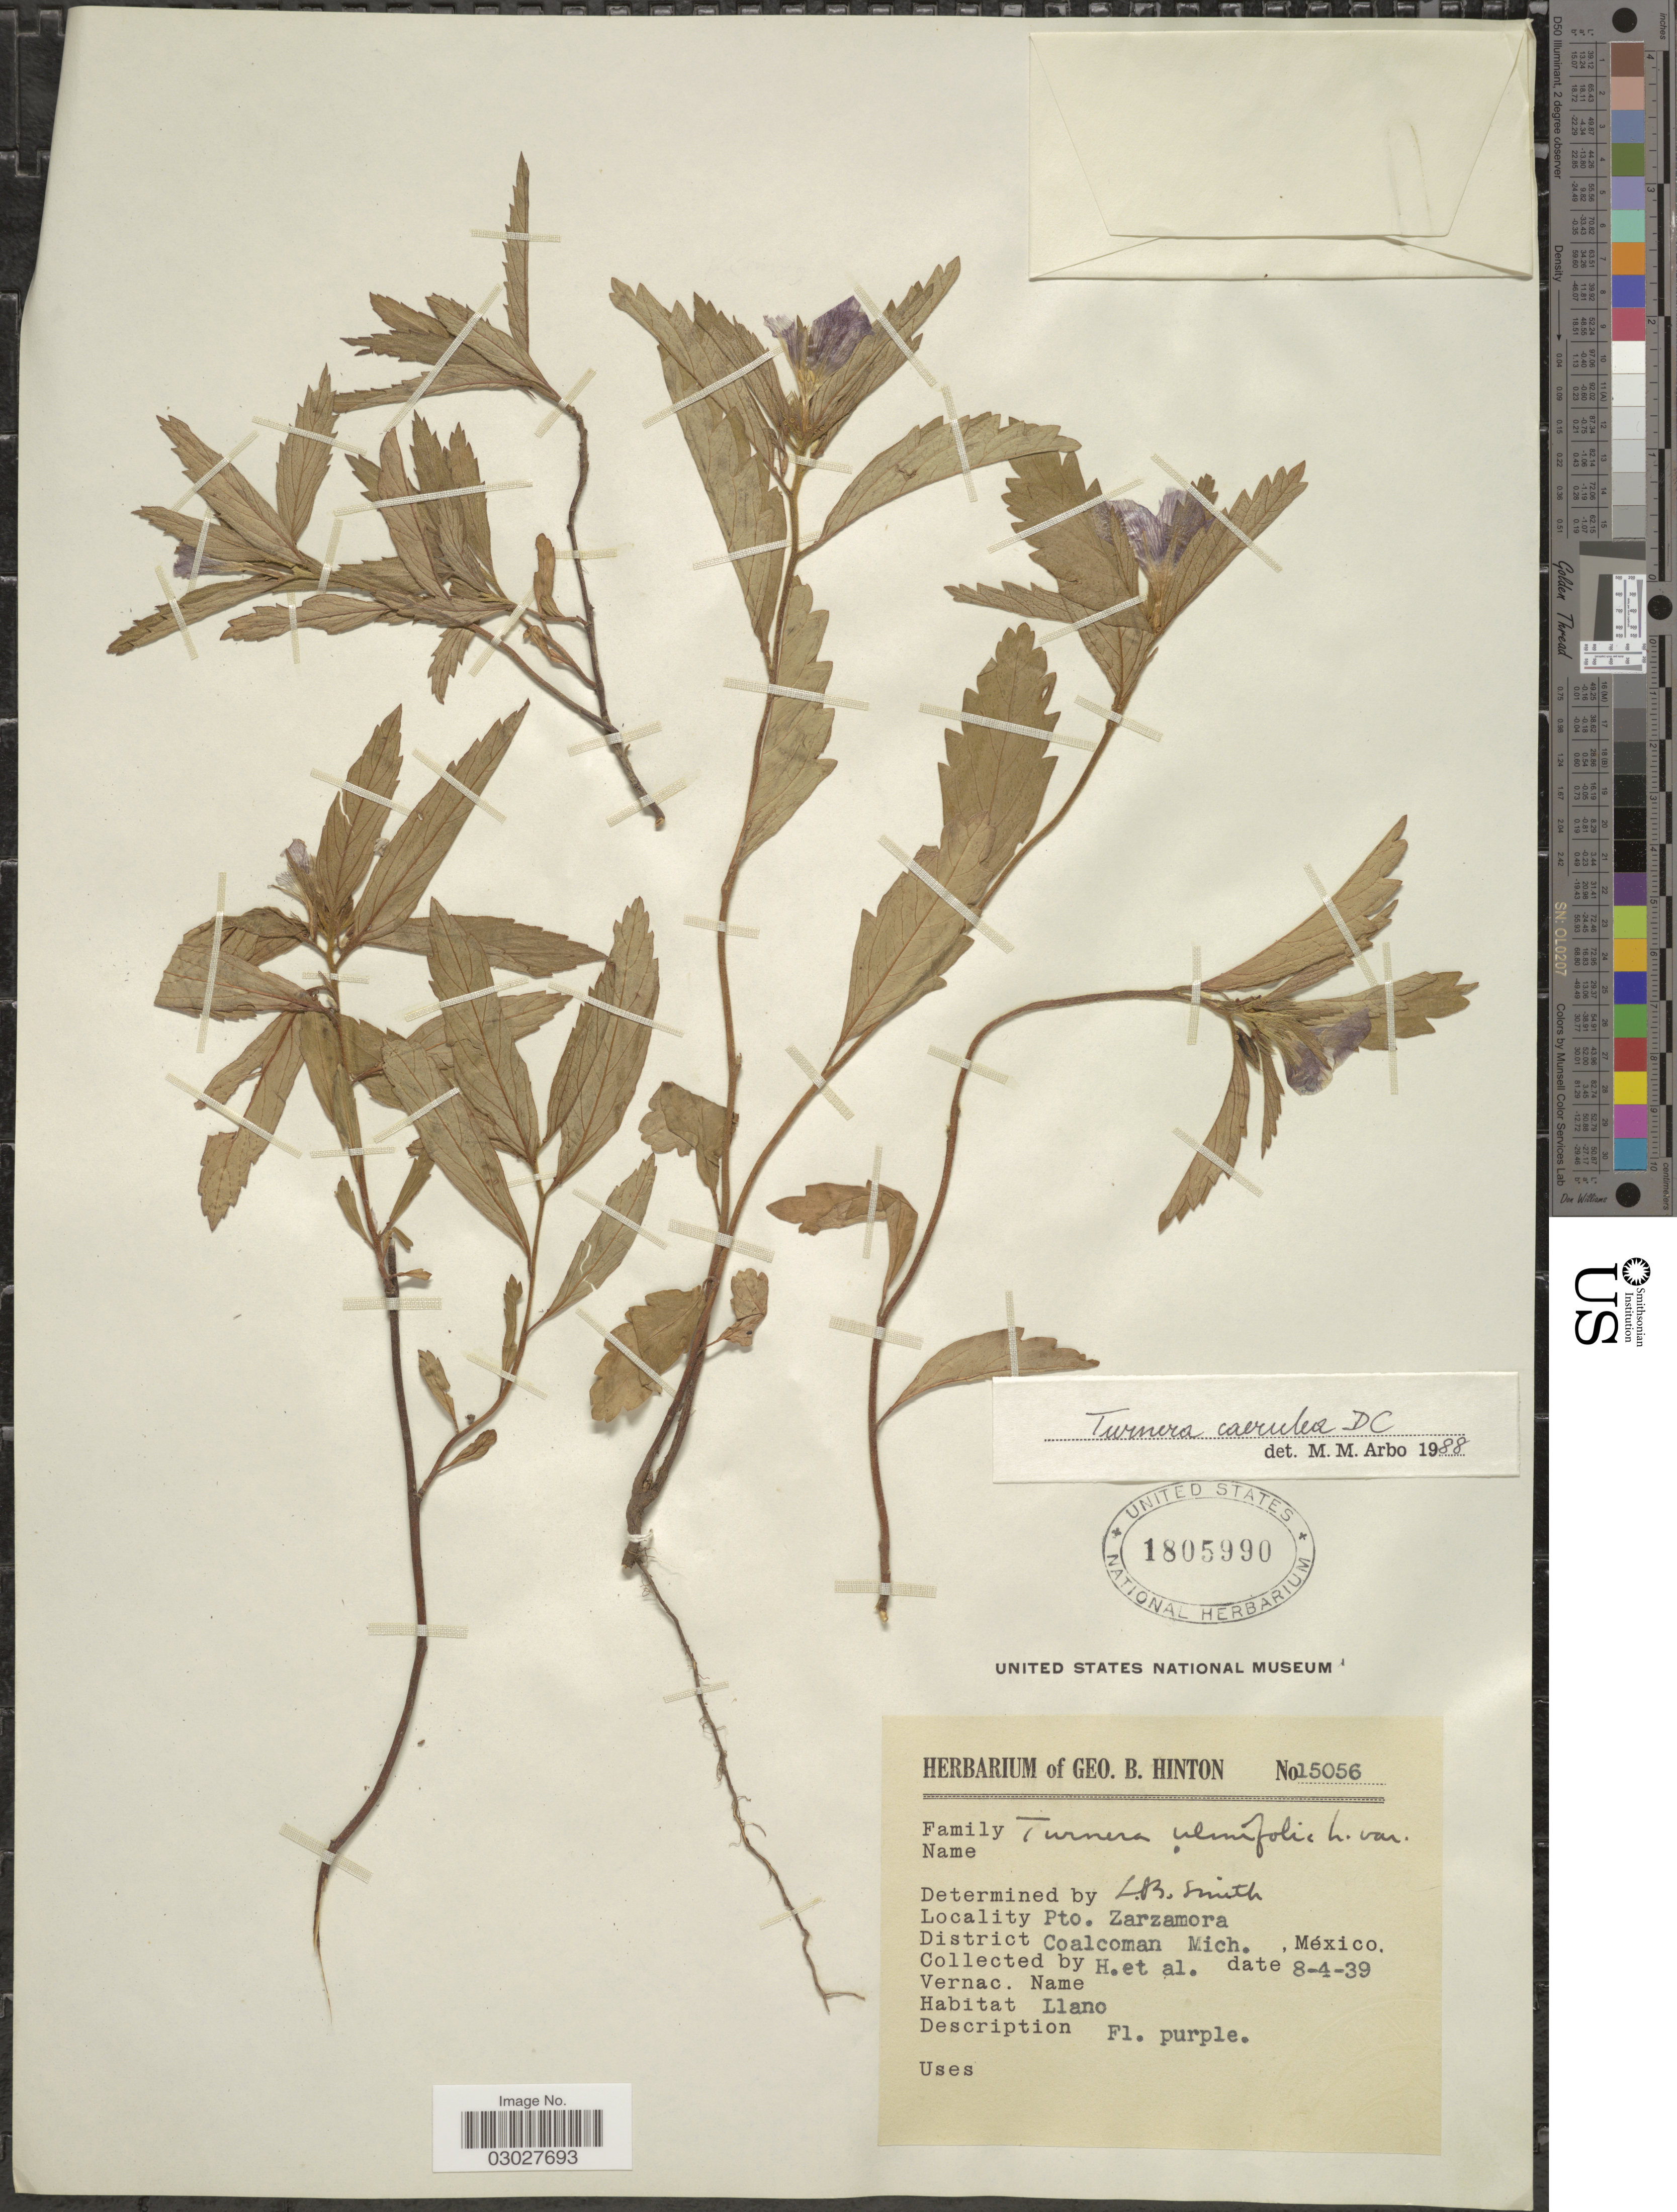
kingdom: Plantae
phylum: Tracheophyta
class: Magnoliopsida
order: Malpighiales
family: Turneraceae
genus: Turnera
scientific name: Turnera caerulea var. caerulea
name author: Moc. & Sessé ex DC.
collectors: G. B. Hinton & et al.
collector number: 15056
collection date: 1939-04-08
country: Mexico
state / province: Michoacán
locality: Pto. Zarzamora. District Coalcoman.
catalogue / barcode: US 1805990